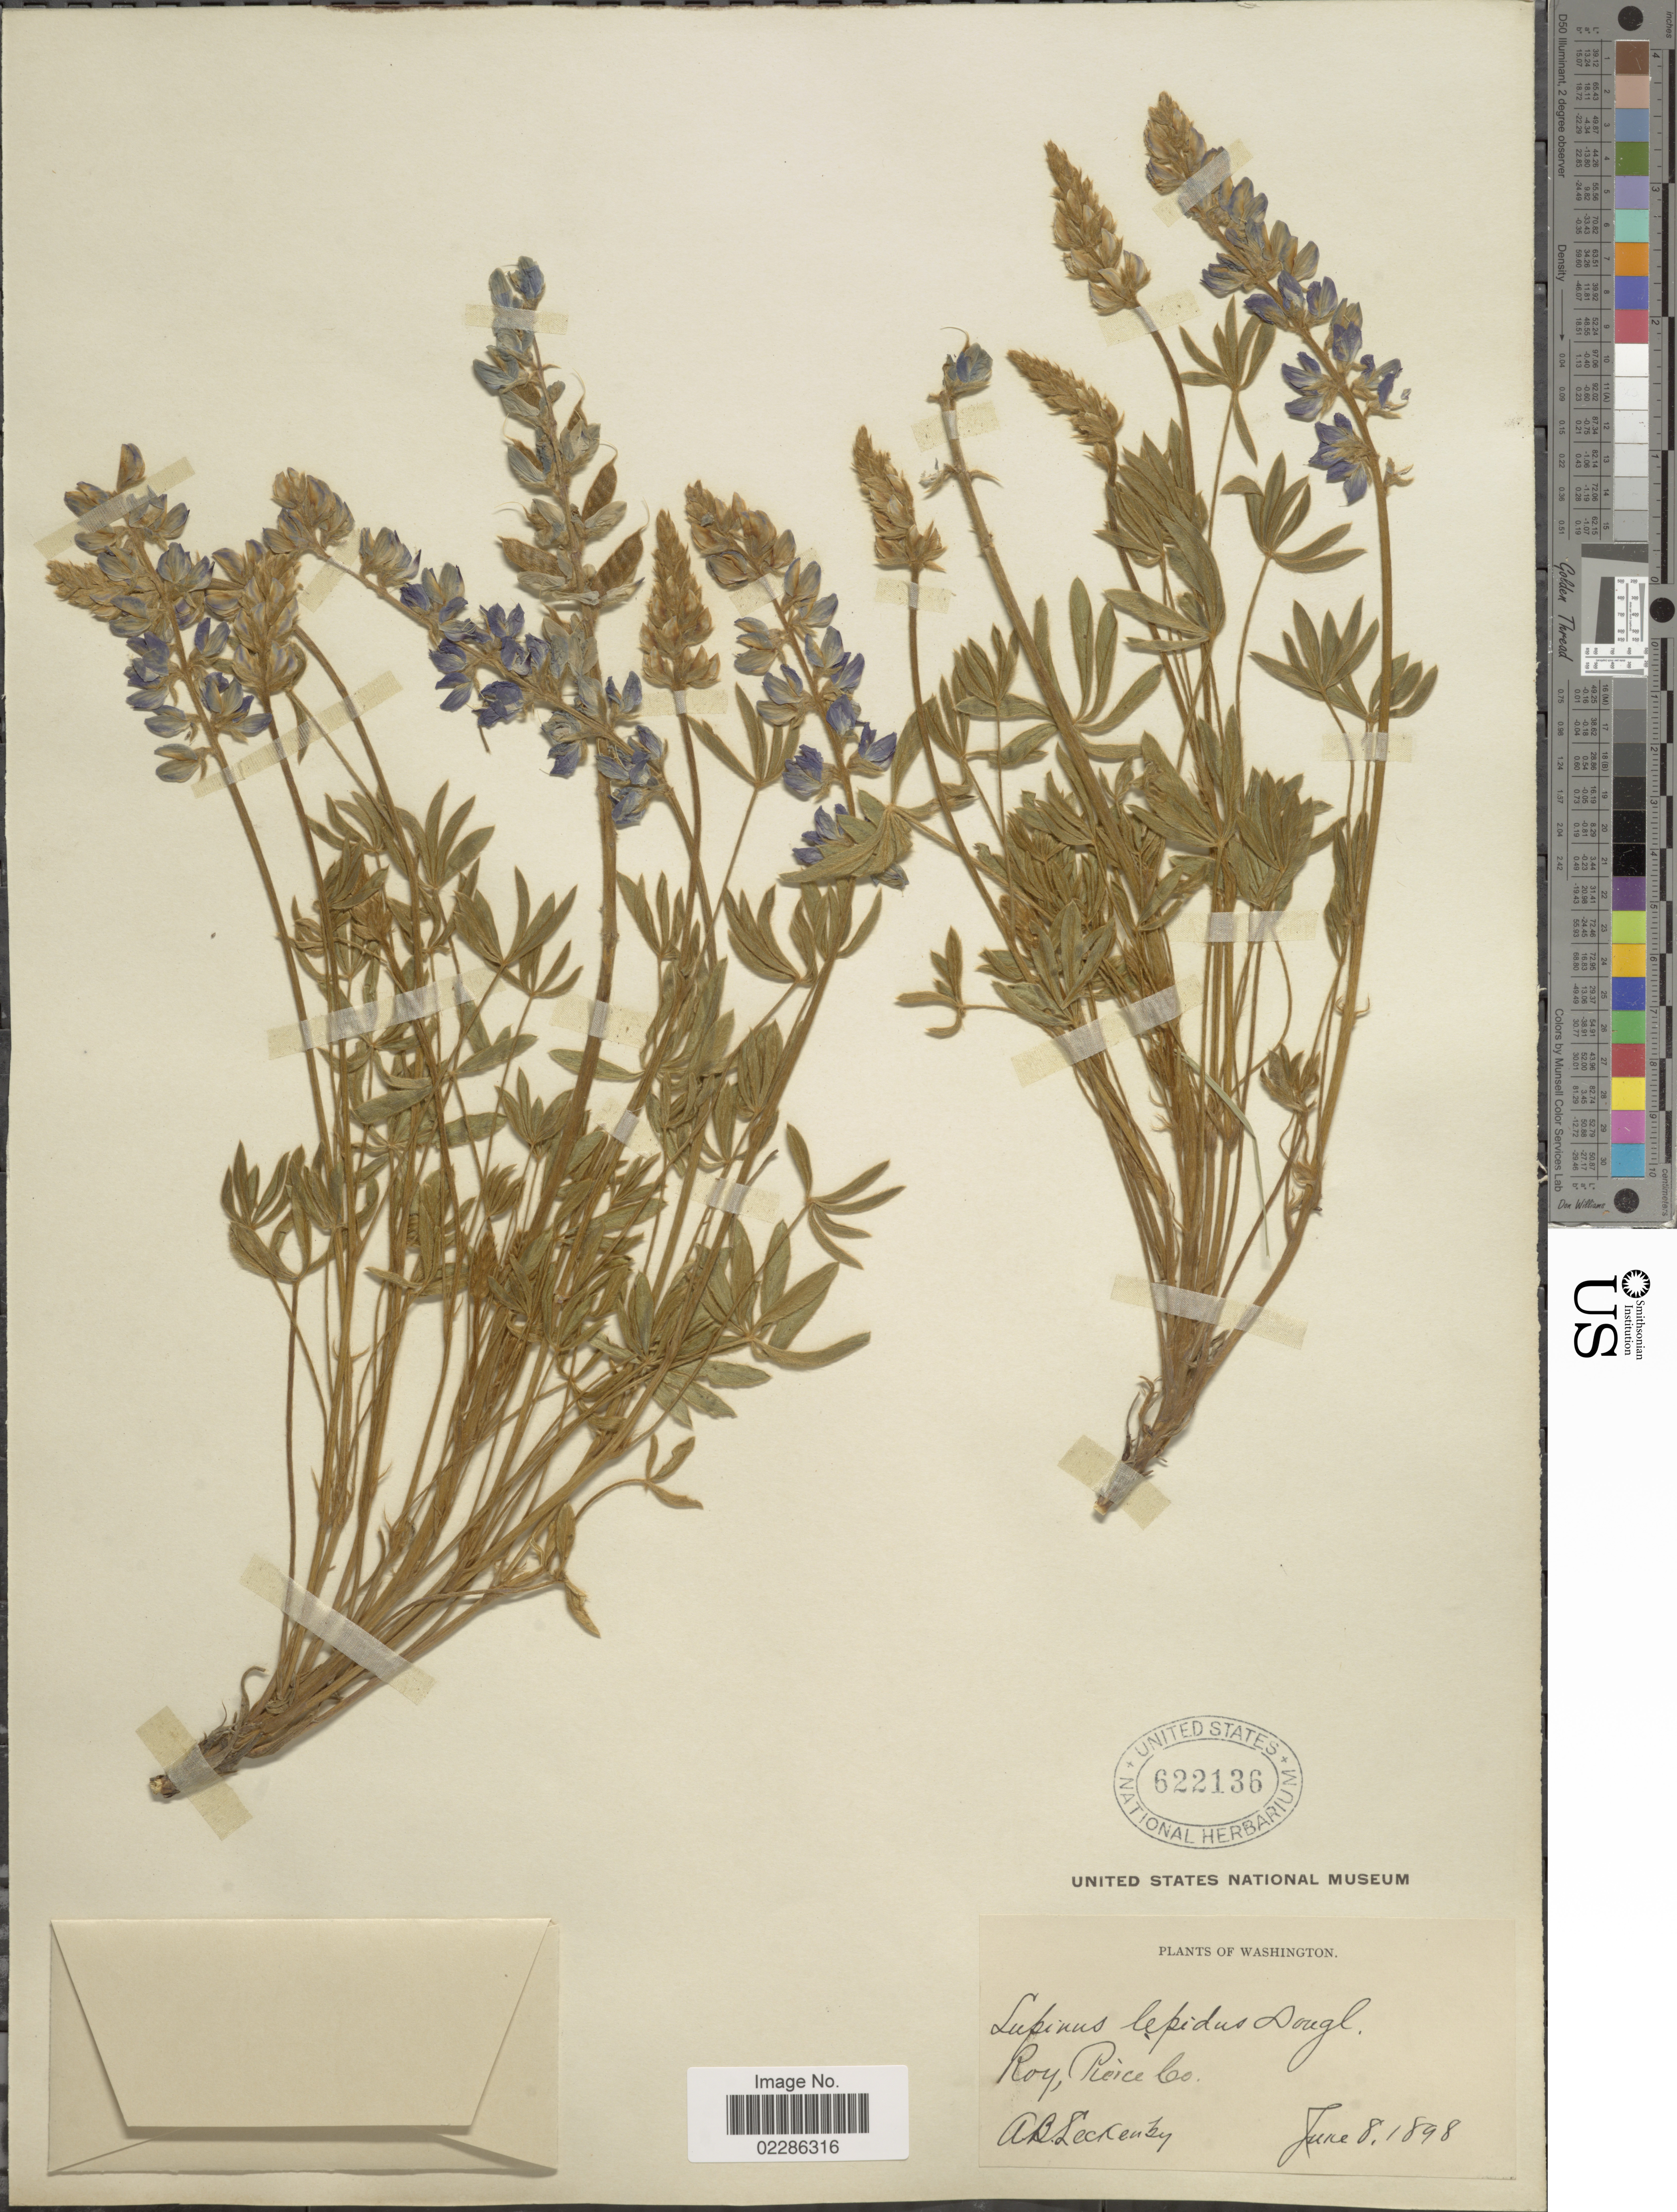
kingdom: Plantae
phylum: Tracheophyta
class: Magnoliopsida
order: Fabales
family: Fabaceae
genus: Lupinus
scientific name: Lupinus lepidus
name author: Douglas ex Lindl.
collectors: A. Leckenby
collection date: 1898-06-08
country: United States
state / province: Washington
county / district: Pierce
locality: Roy, Pierce Co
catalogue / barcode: US 622136